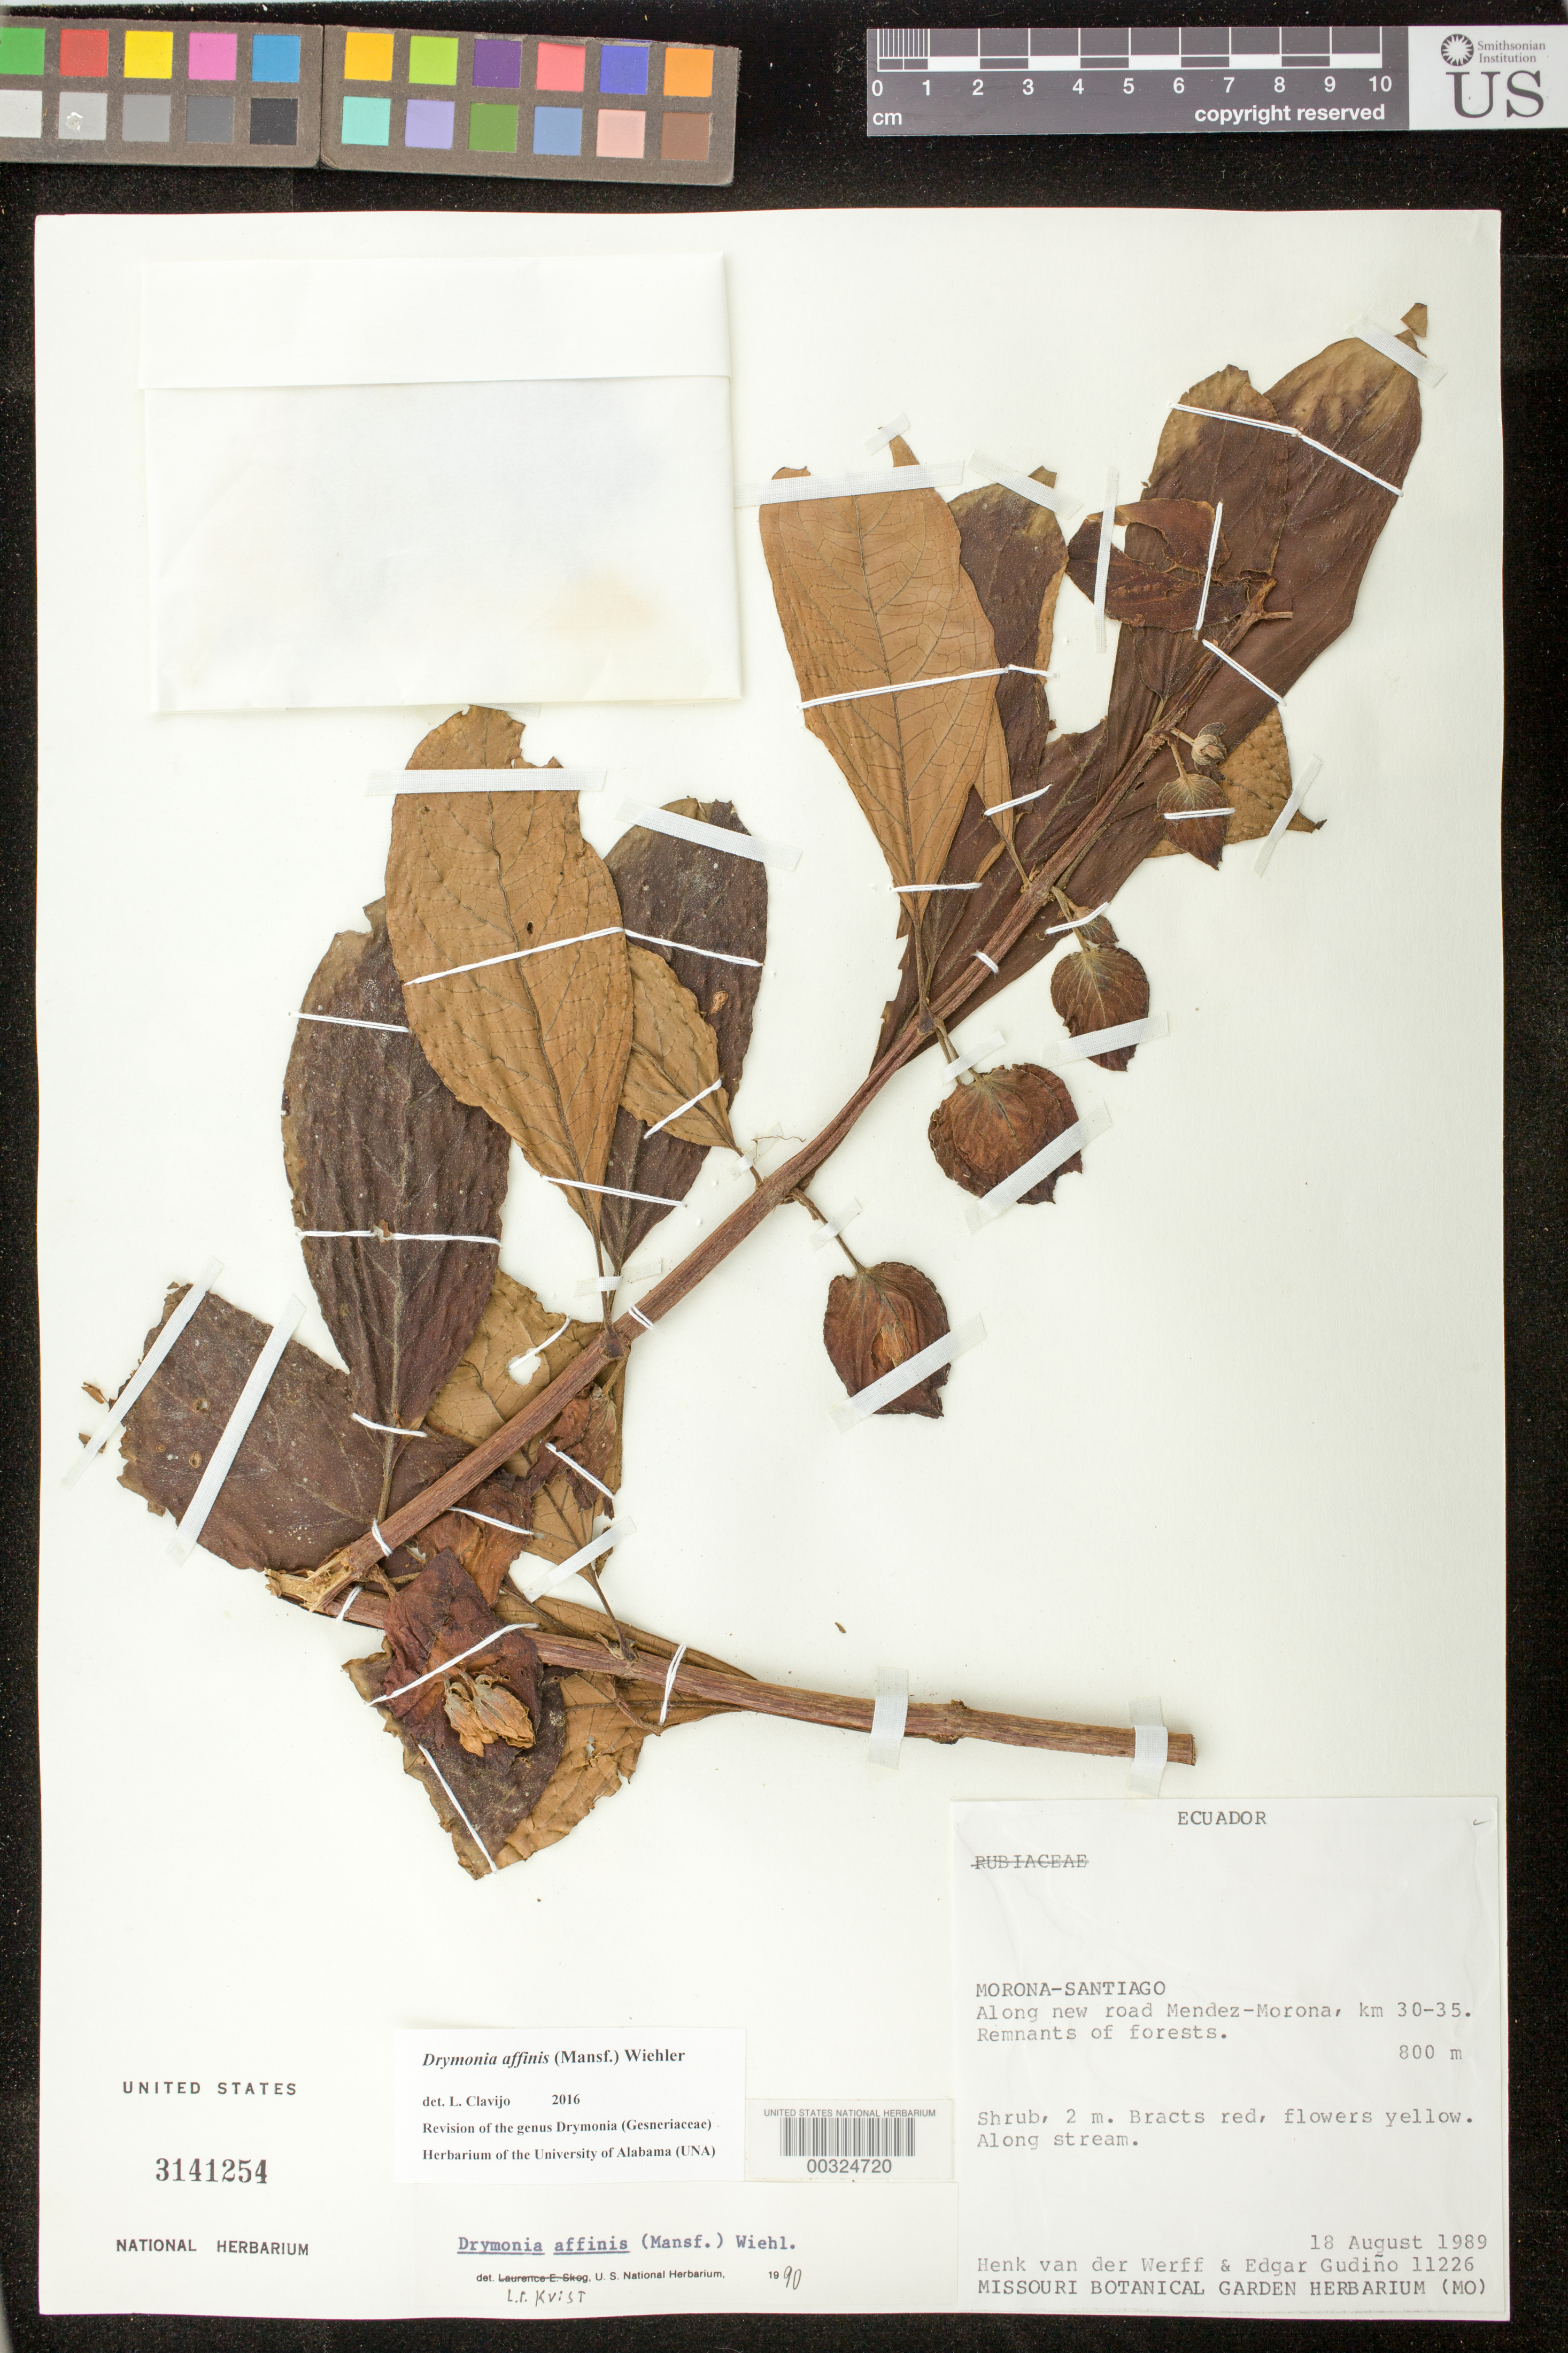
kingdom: Plantae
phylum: Tracheophyta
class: Magnoliopsida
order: Lamiales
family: Gesneriaceae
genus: Drymonia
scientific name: Drymonia affinis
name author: (Mansf.) Wiehler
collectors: H. van der Werff & E. Gudiño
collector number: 11226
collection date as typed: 18 Aug 1989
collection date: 1989-08-18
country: Ecuador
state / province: Morona-Santiago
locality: Along new road Mendez-Morona, km 30-35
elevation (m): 800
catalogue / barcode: US 3141254